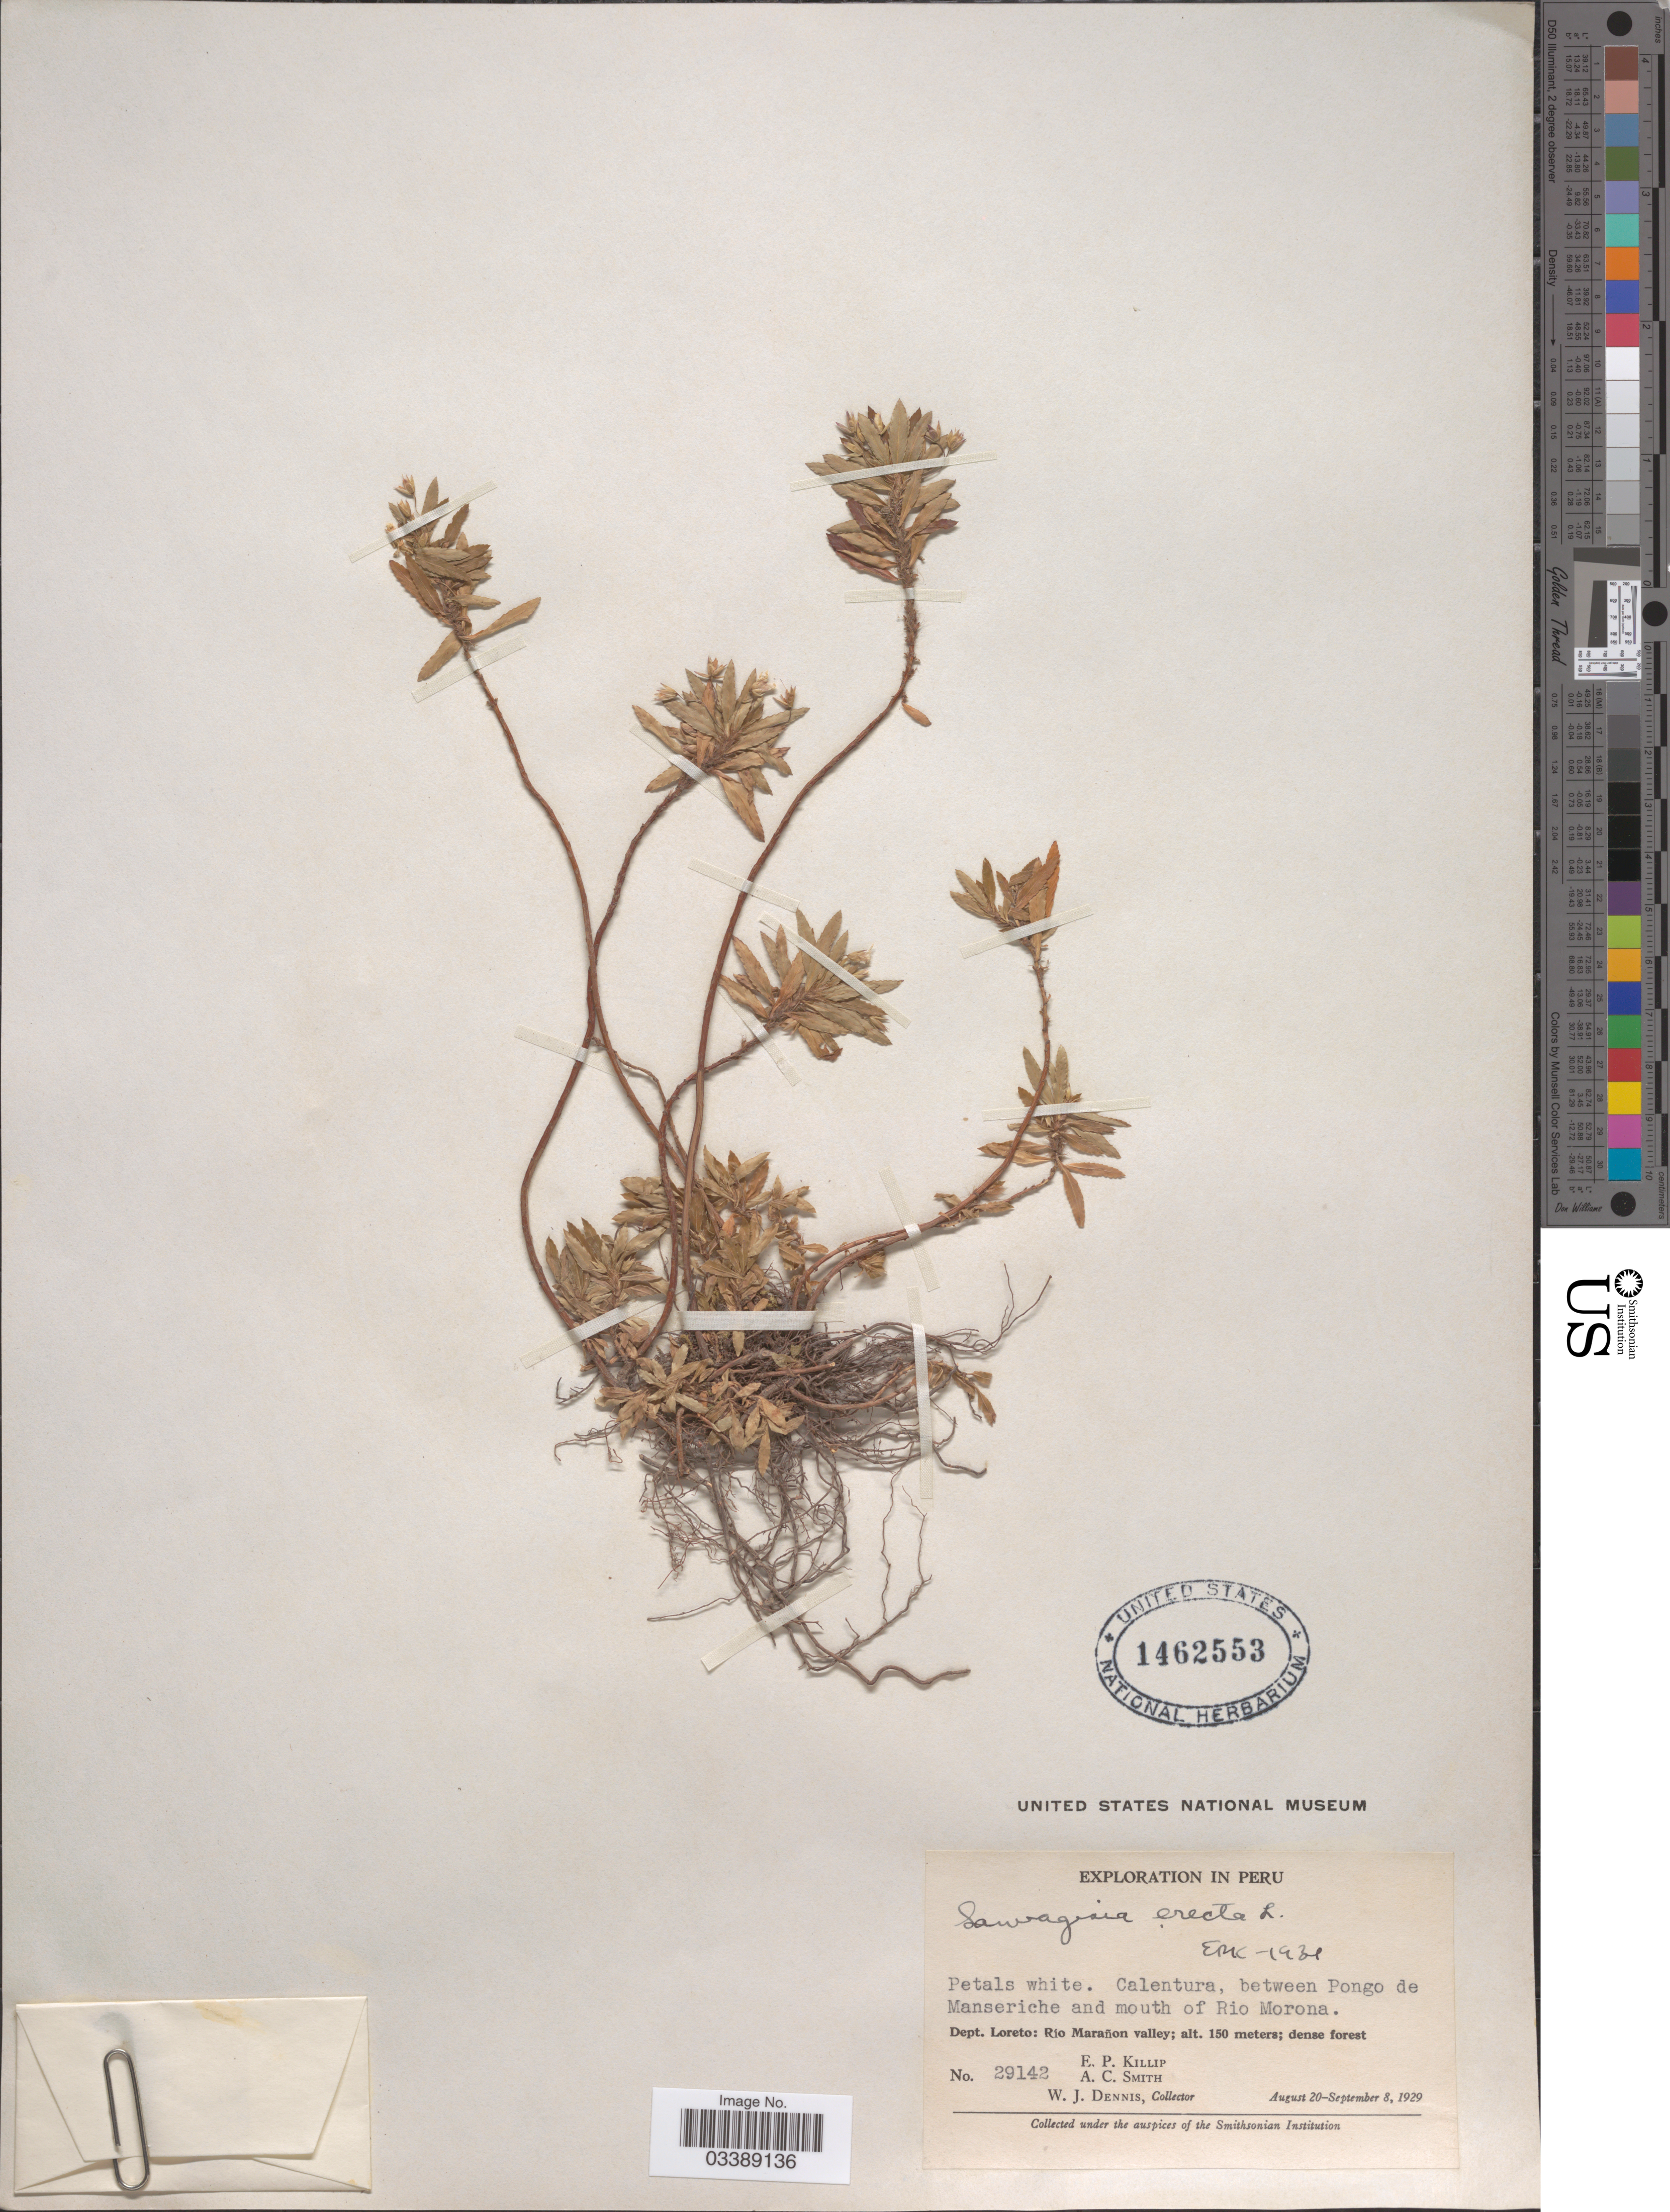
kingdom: Plantae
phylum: Tracheophyta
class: Magnoliopsida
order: Malpighiales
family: Ochnaceae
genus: Sauvagesia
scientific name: Sauvagesia erecta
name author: L.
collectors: E. P. Killip, A. C. Smith & W. J. Dennis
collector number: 29142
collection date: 1929-08-20/1929-09-08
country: Peru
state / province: Loreto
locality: Dept. Loreto: Río Marañon valley. Calentura, between Pongo de Manseriche and mouth of Rio Morona.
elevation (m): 150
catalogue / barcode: US 1462553